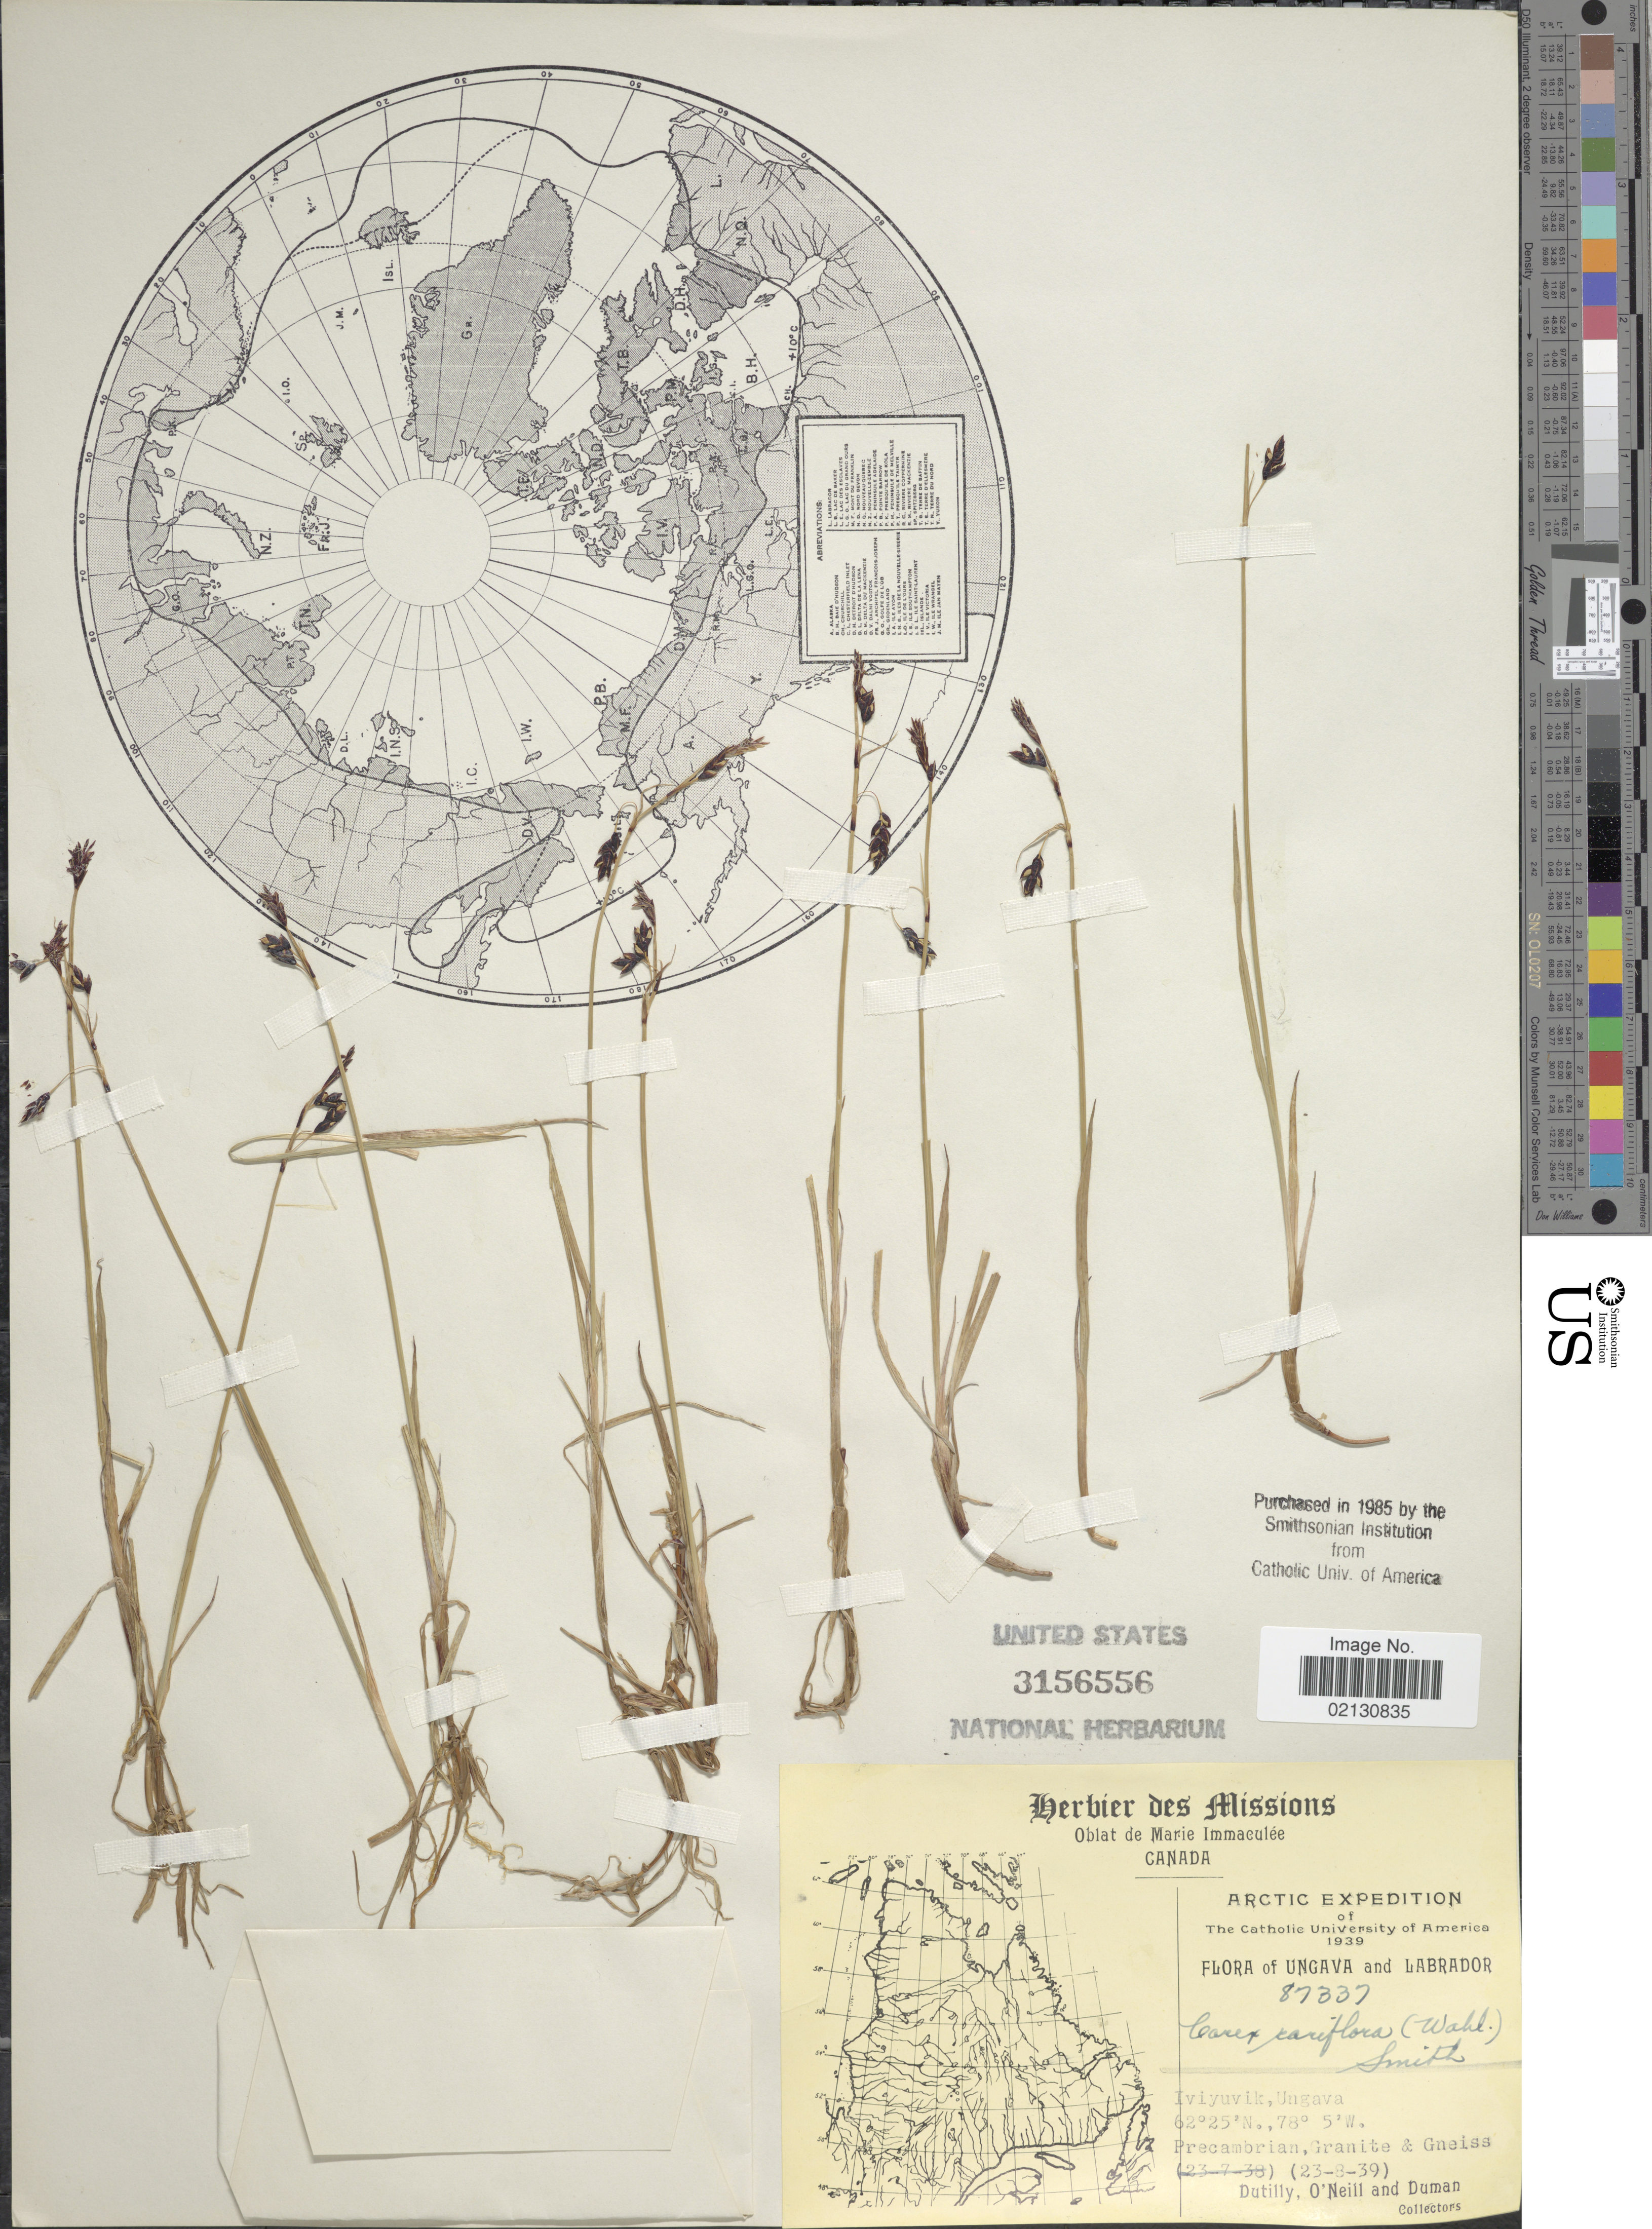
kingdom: Plantae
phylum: Tracheophyta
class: Liliopsida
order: Poales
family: Cyperaceae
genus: Carex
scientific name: Carex rariflora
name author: (Wahlenb.) Sm.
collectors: -. Dutilly, O' Neill & -. Duman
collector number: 87337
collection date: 1939-08-23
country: Canada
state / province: Quebec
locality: Arctic. Iviyuvik, Ungava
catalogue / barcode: US 3156556